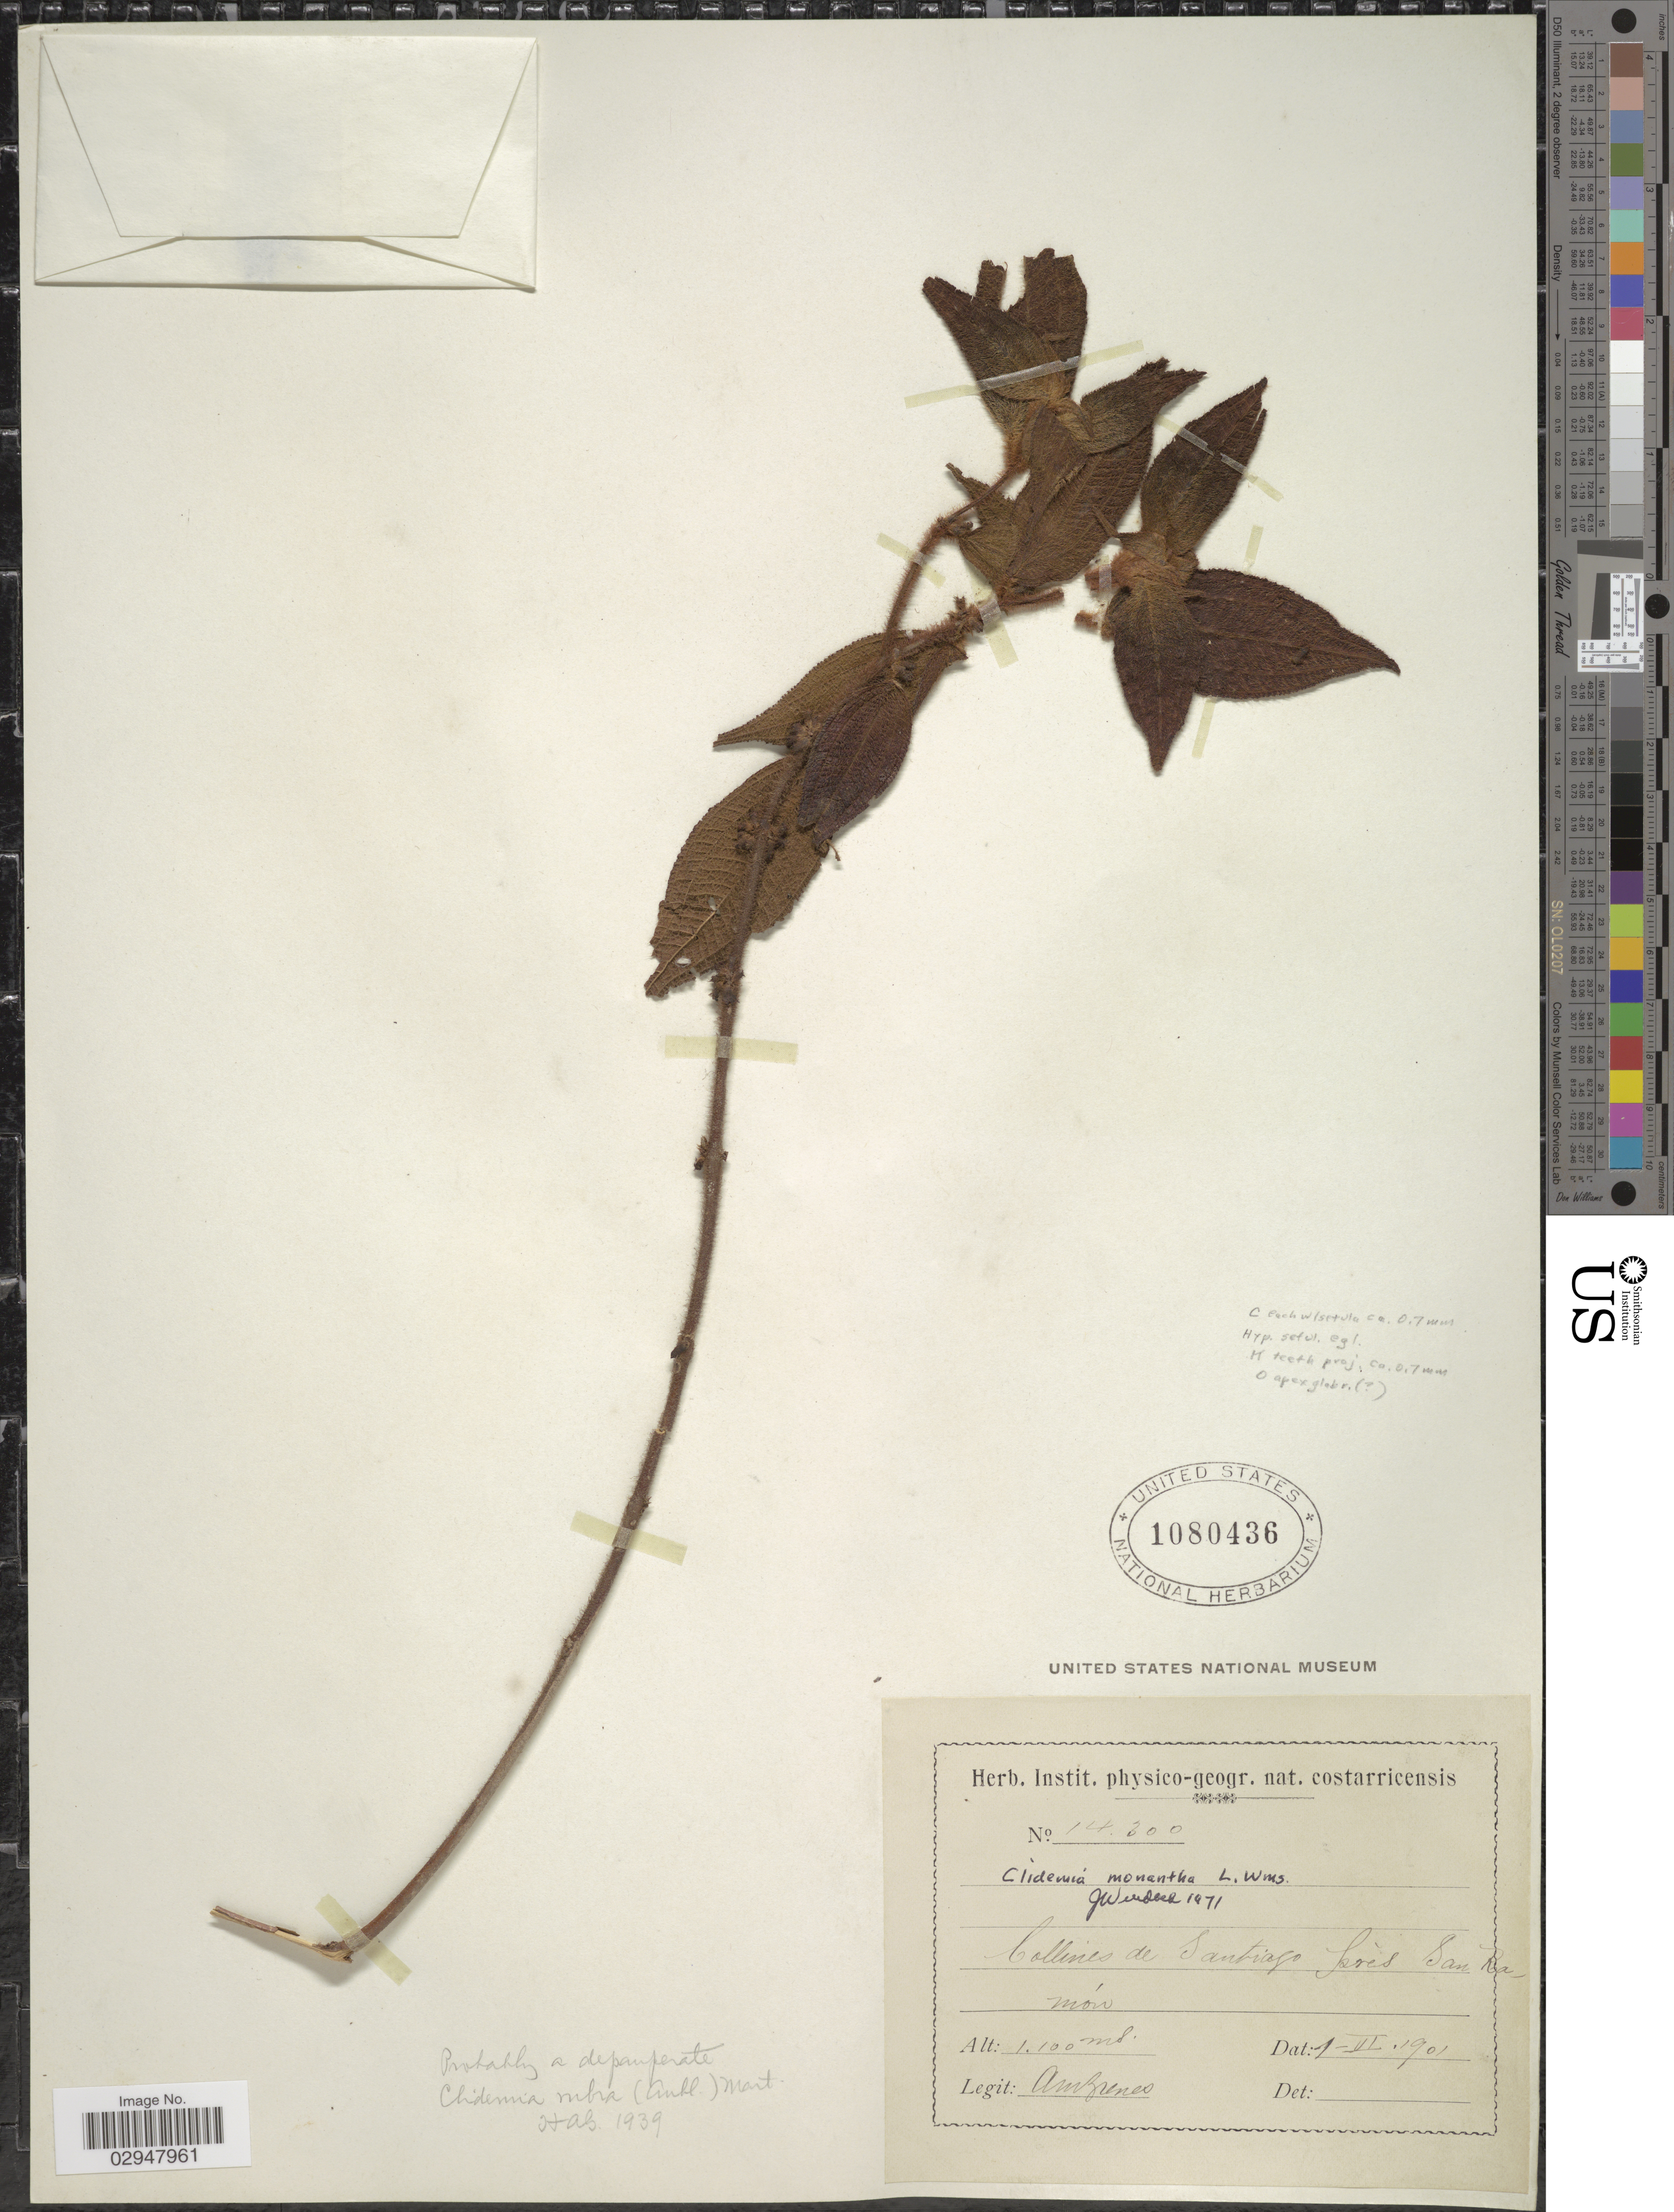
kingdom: Plantae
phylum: Tracheophyta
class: Magnoliopsida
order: Myrtales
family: Melastomataceae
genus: Clidemia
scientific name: Clidemia monantha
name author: L.O. Williams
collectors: A. Brenes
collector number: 14300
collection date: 1901-06-01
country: Costa Rica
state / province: Alajuela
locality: Collines de Santiago prés San Ramón.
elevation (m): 1100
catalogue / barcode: US 1080436